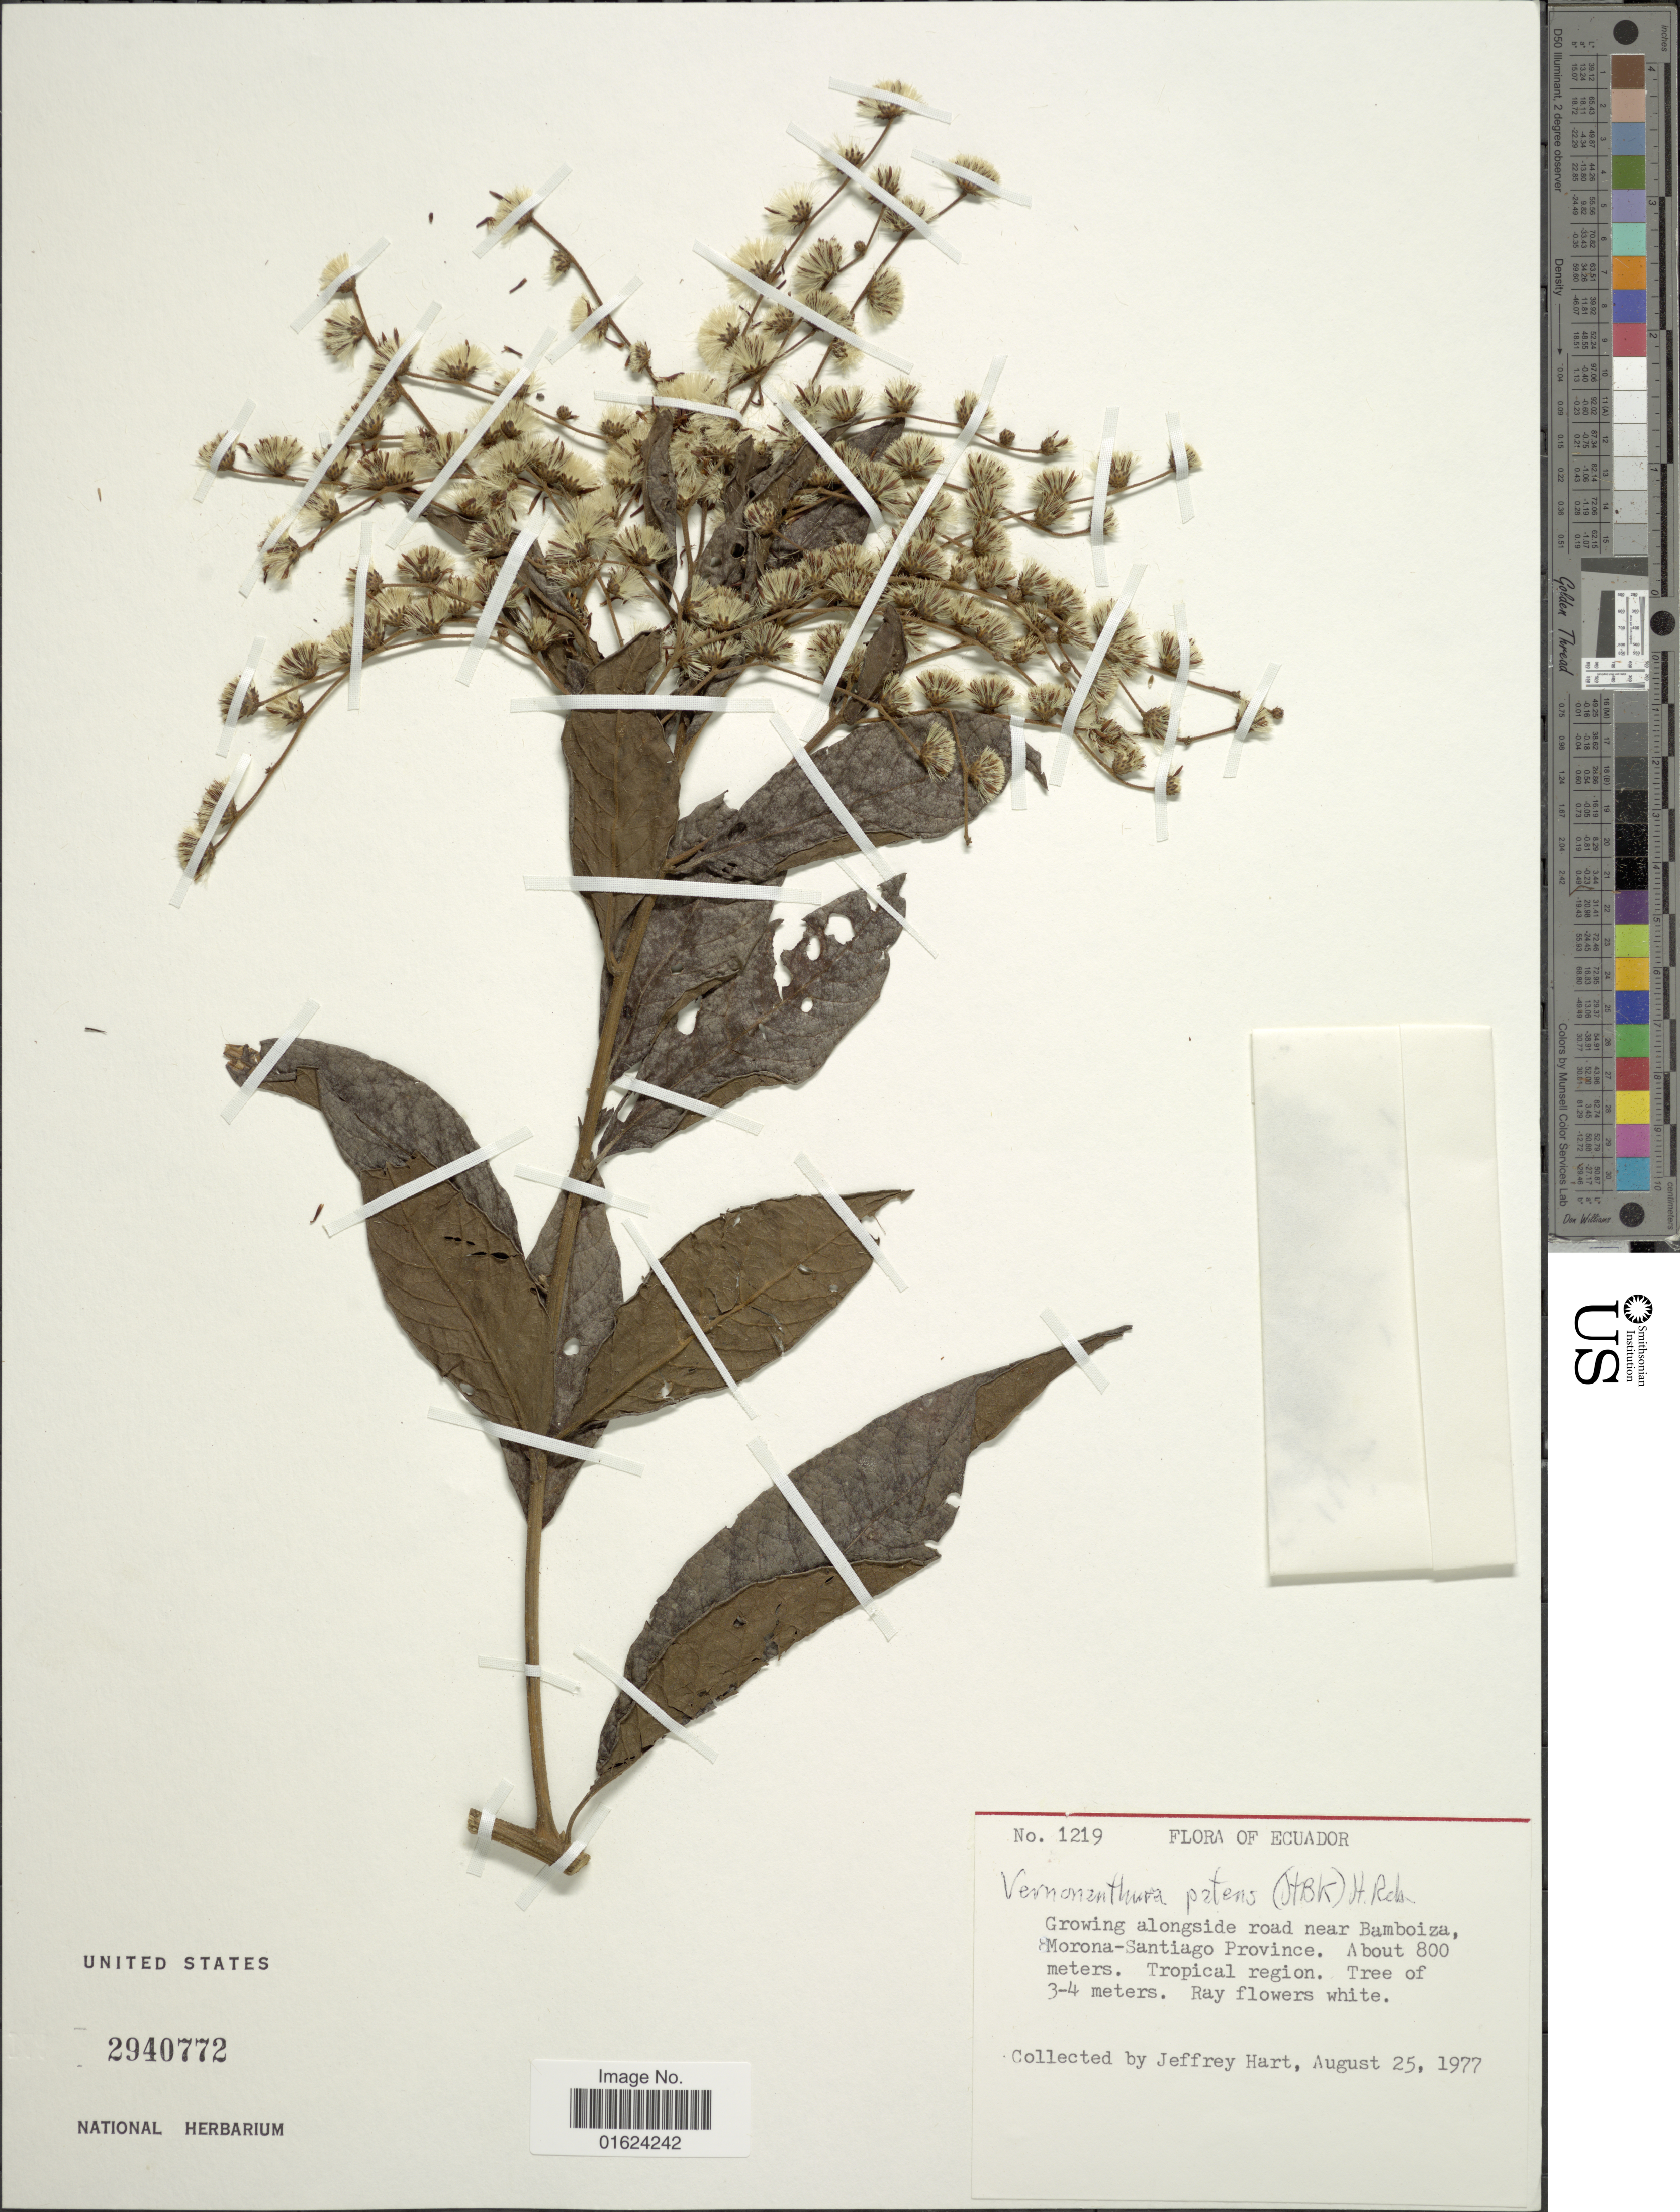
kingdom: Plantae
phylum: Tracheophyta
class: Magnoliopsida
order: Asterales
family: Asteraceae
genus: Vernonanthura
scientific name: Vernonanthura patens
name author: (Kunth) H. Rob.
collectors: J. A. Hart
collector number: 1219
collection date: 1977-08-25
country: Ecuador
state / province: Morona-Santiago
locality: Ecuador,Growing alongside road near Bamboza Morona-Santiago Province.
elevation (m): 800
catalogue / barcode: US 2940772